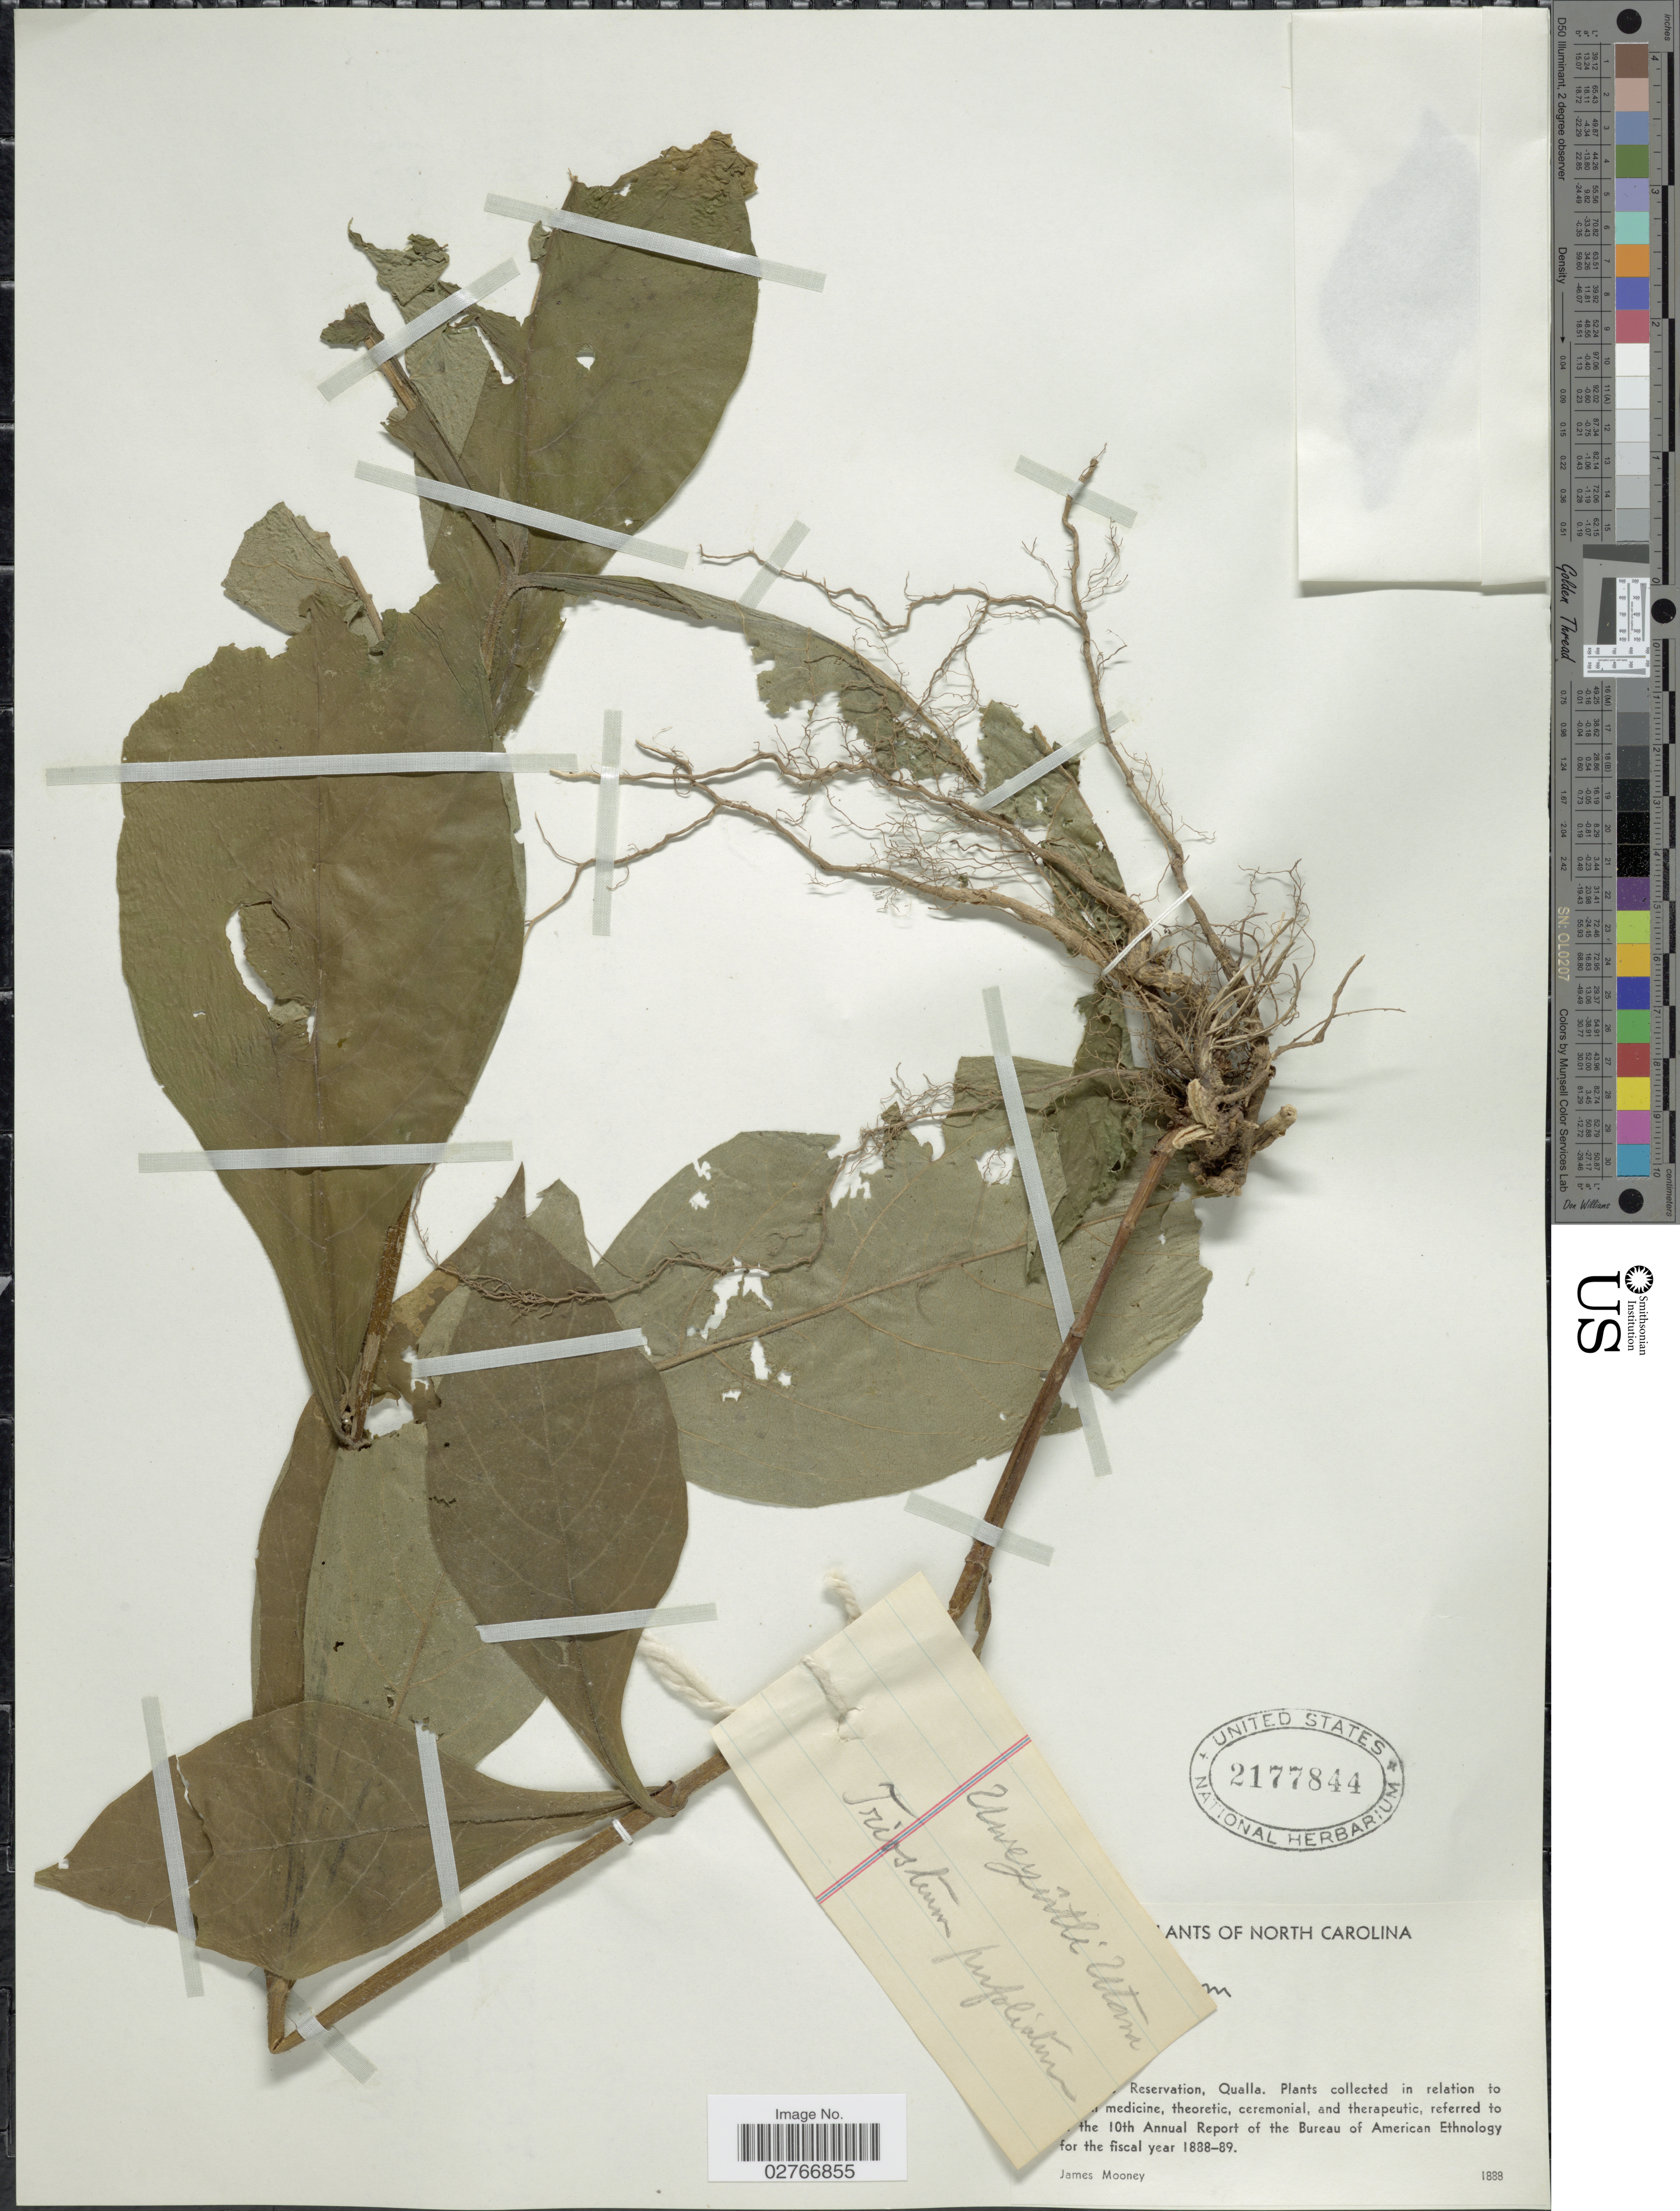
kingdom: Plantae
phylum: Tracheophyta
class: Magnoliopsida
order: Dipsacales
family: Caprifoliaceae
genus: Triosteum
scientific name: Triosteum perfoliatum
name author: L.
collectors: J. Mooney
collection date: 1888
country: United States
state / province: North Carolina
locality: [illegible text] Reservation, Qualla.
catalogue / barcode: US 2177844